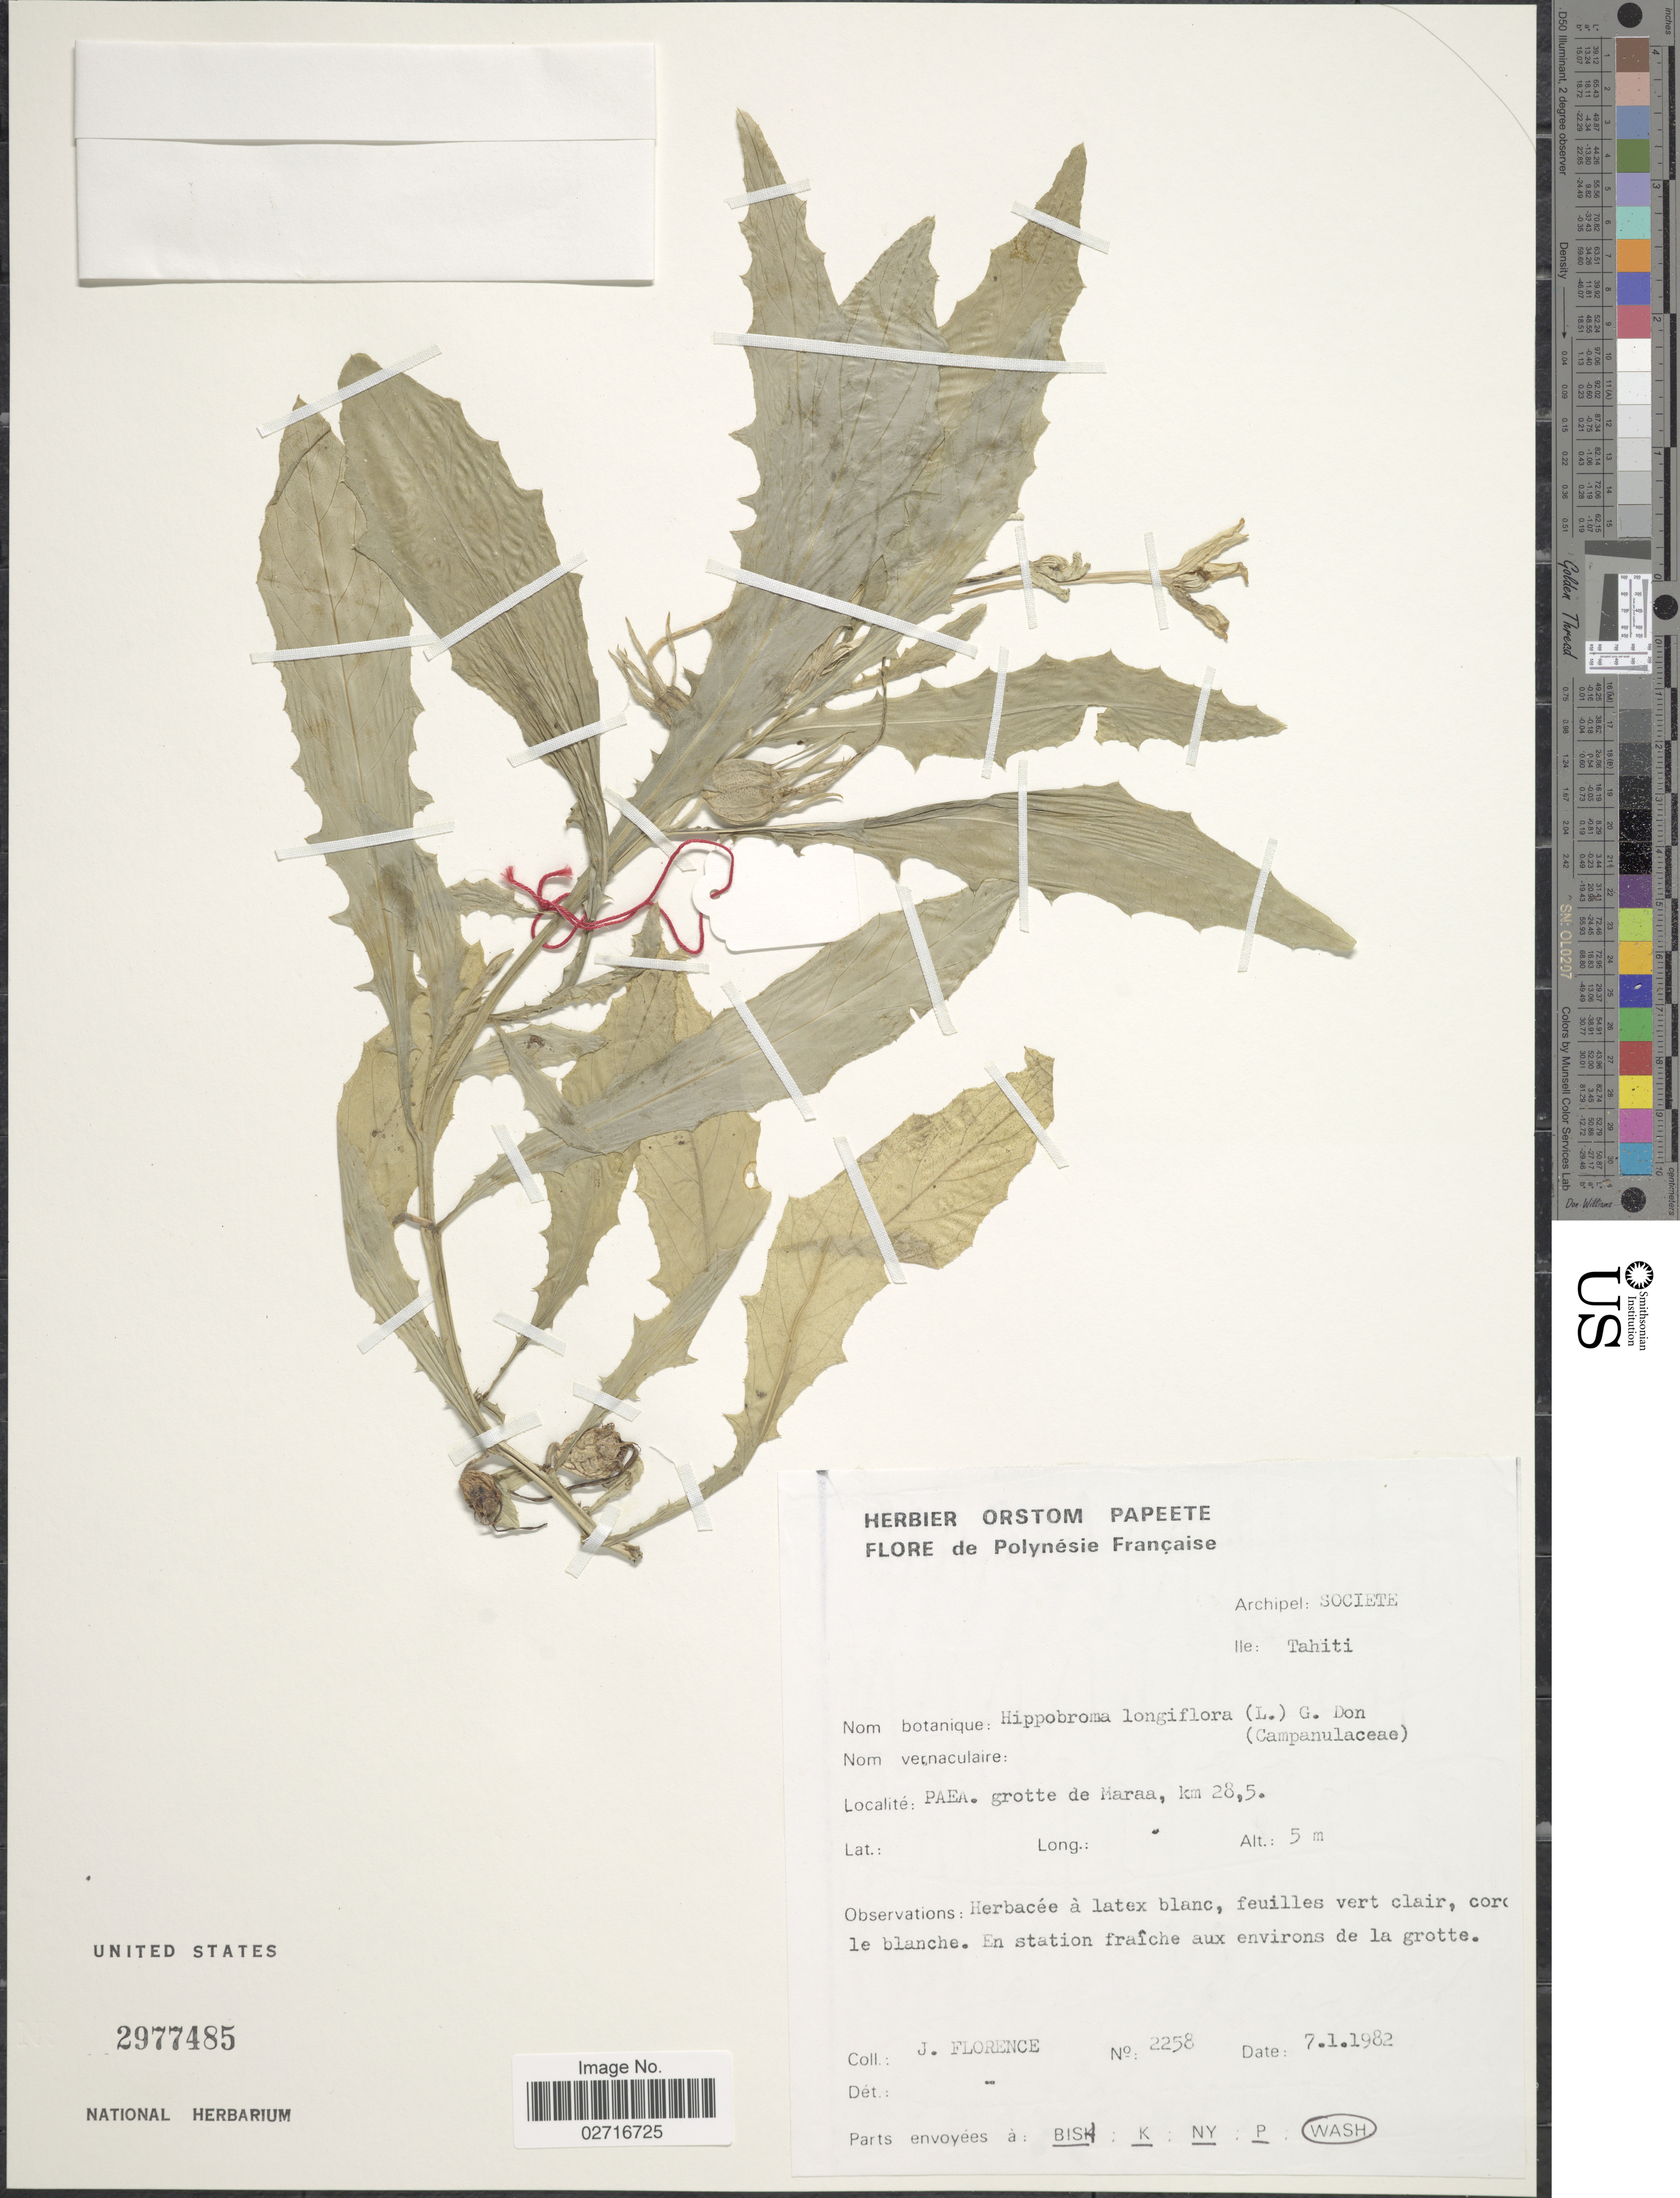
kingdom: Plantae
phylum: Tracheophyta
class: Magnoliopsida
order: Asterales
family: Campanulaceae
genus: Hippobroma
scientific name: Hippobroma longiflora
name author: (L.) G. Don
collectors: J. Florence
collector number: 2258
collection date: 1982-01-07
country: French Polynesia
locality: Archipel: Societe, Ile: Tahiti, PAEA, grotte de Maraa, km 28,5, en station fraiche aux environs de la grotte.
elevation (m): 5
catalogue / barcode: US 2977485